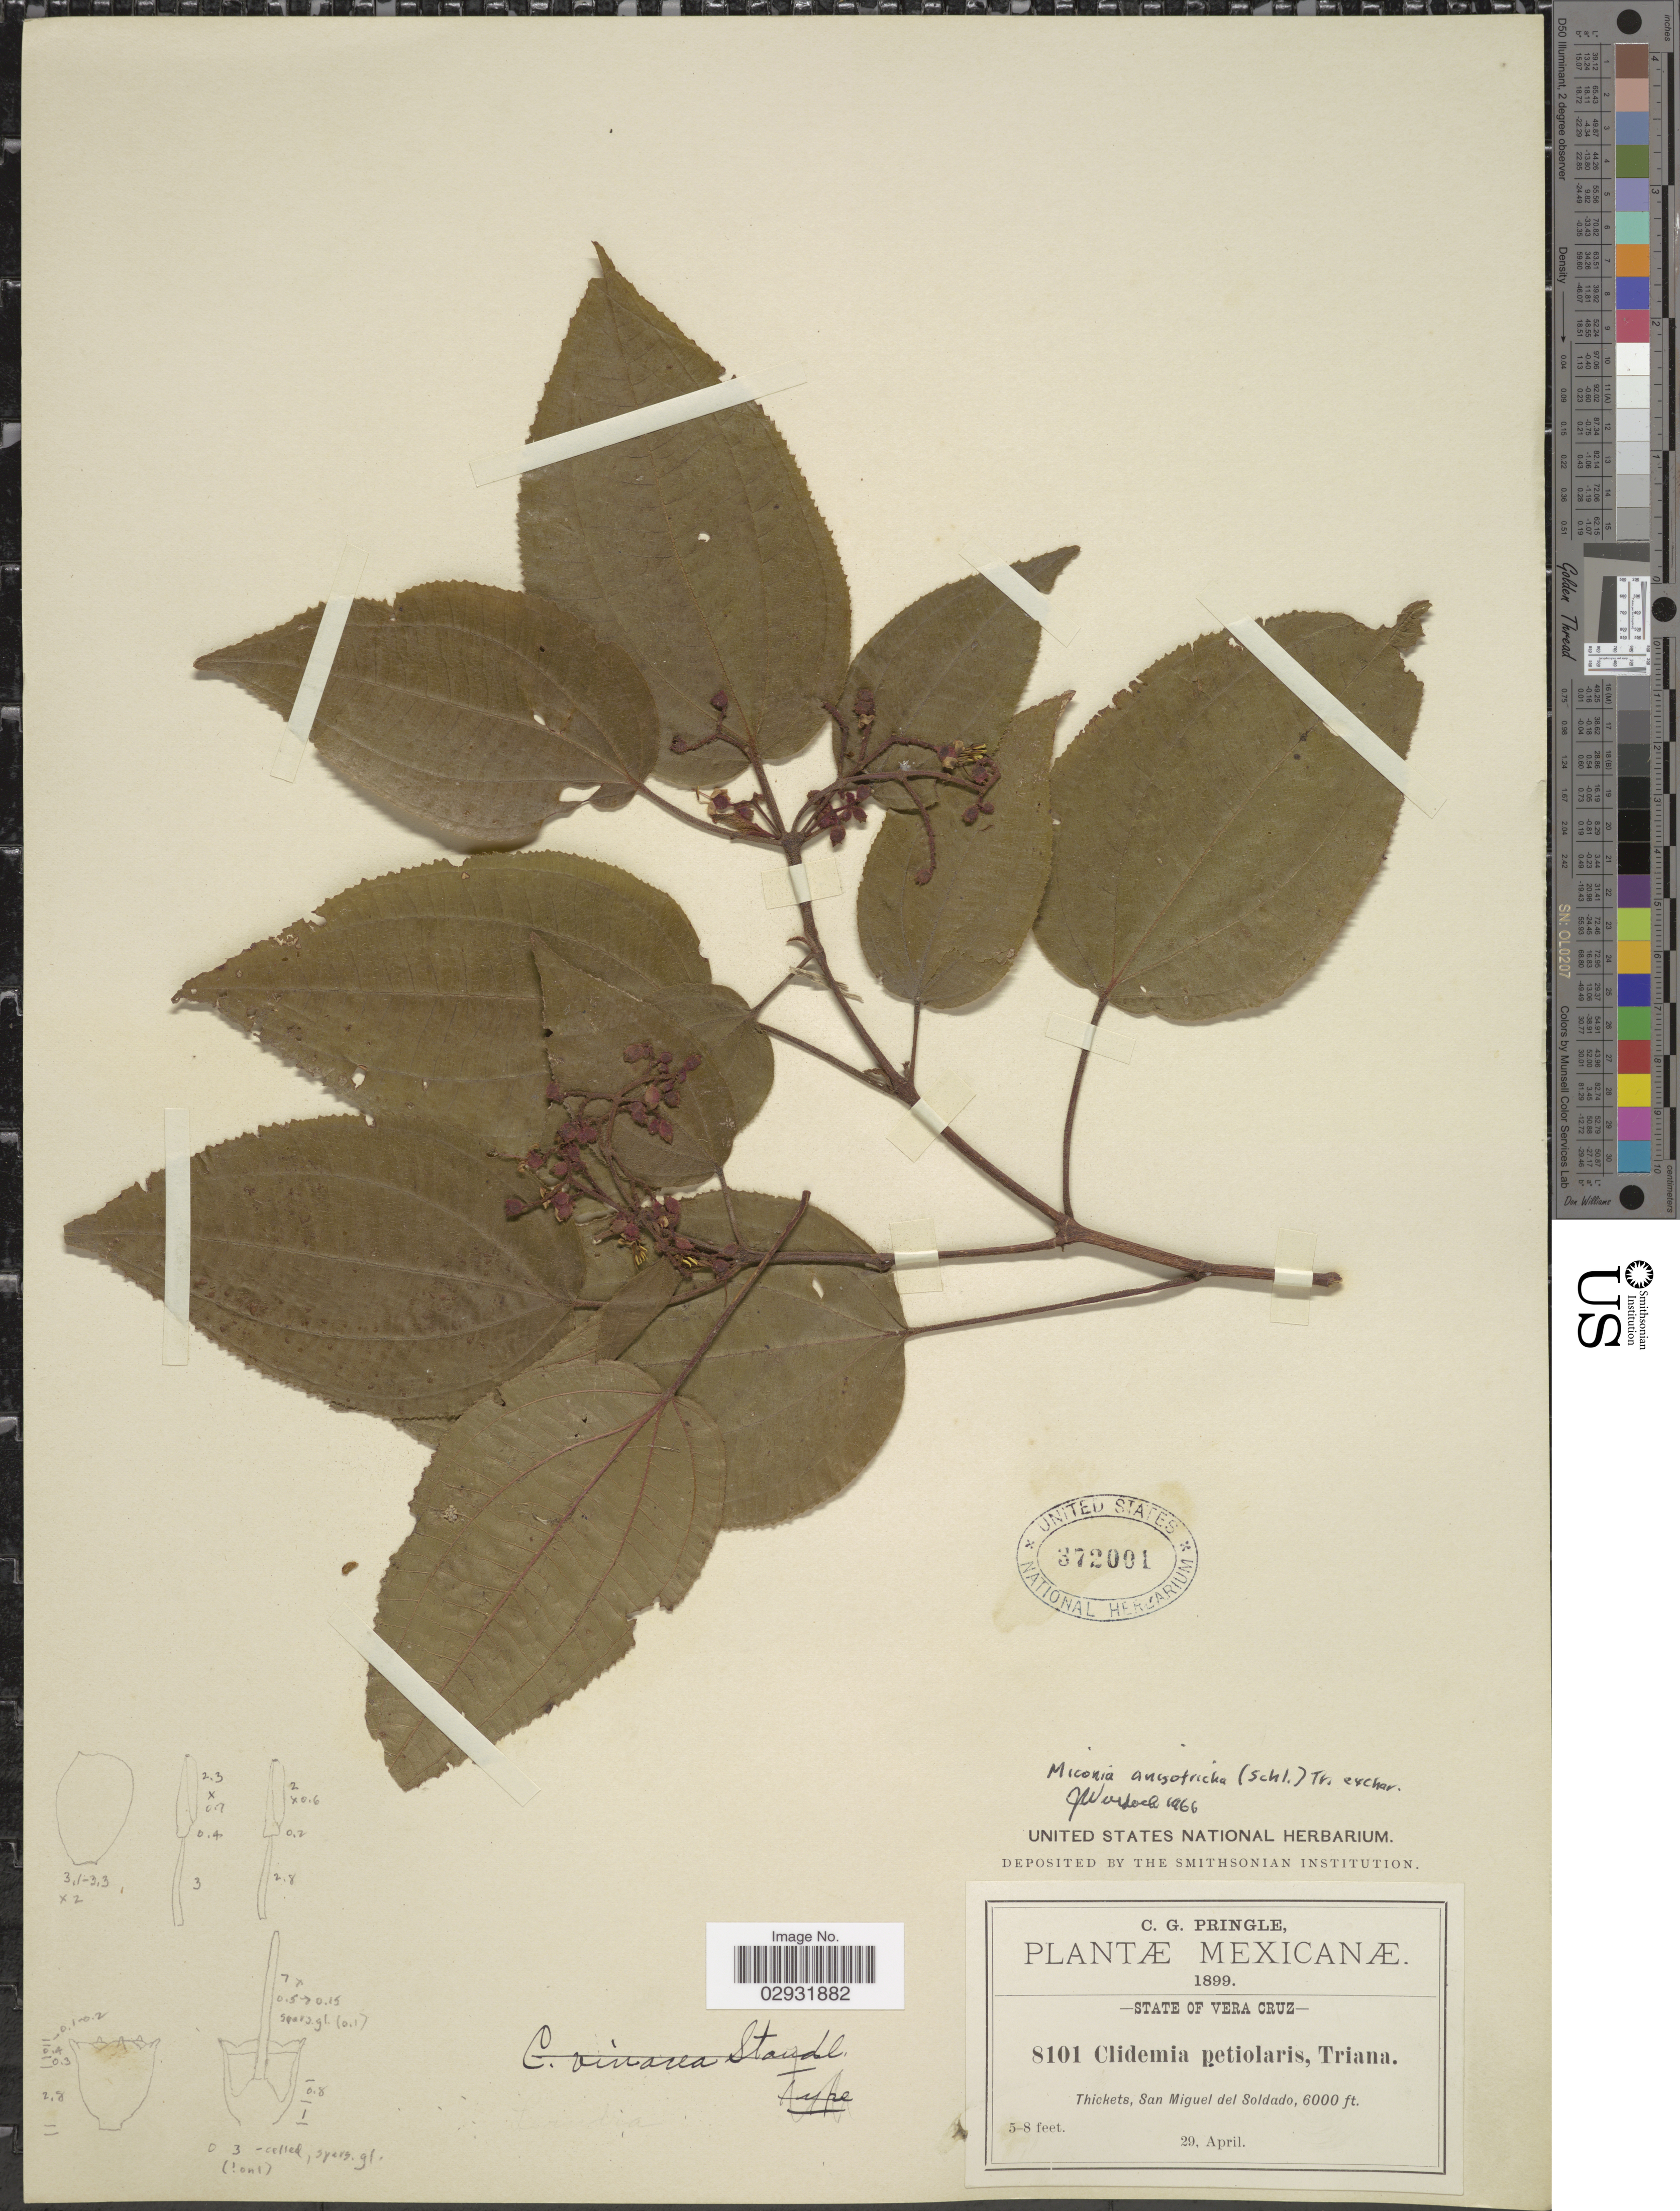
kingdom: Plantae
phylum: Tracheophyta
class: Magnoliopsida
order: Myrtales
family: Melastomataceae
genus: Miconia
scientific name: Miconia anisotricha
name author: (Schltdl.) Triana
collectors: C. G. Pringle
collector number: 8101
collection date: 1899-04-29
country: Mexico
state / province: Veracruz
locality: Vera Cruz. Thickets, San Miguel del Soldado.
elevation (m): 1829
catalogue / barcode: US 372001